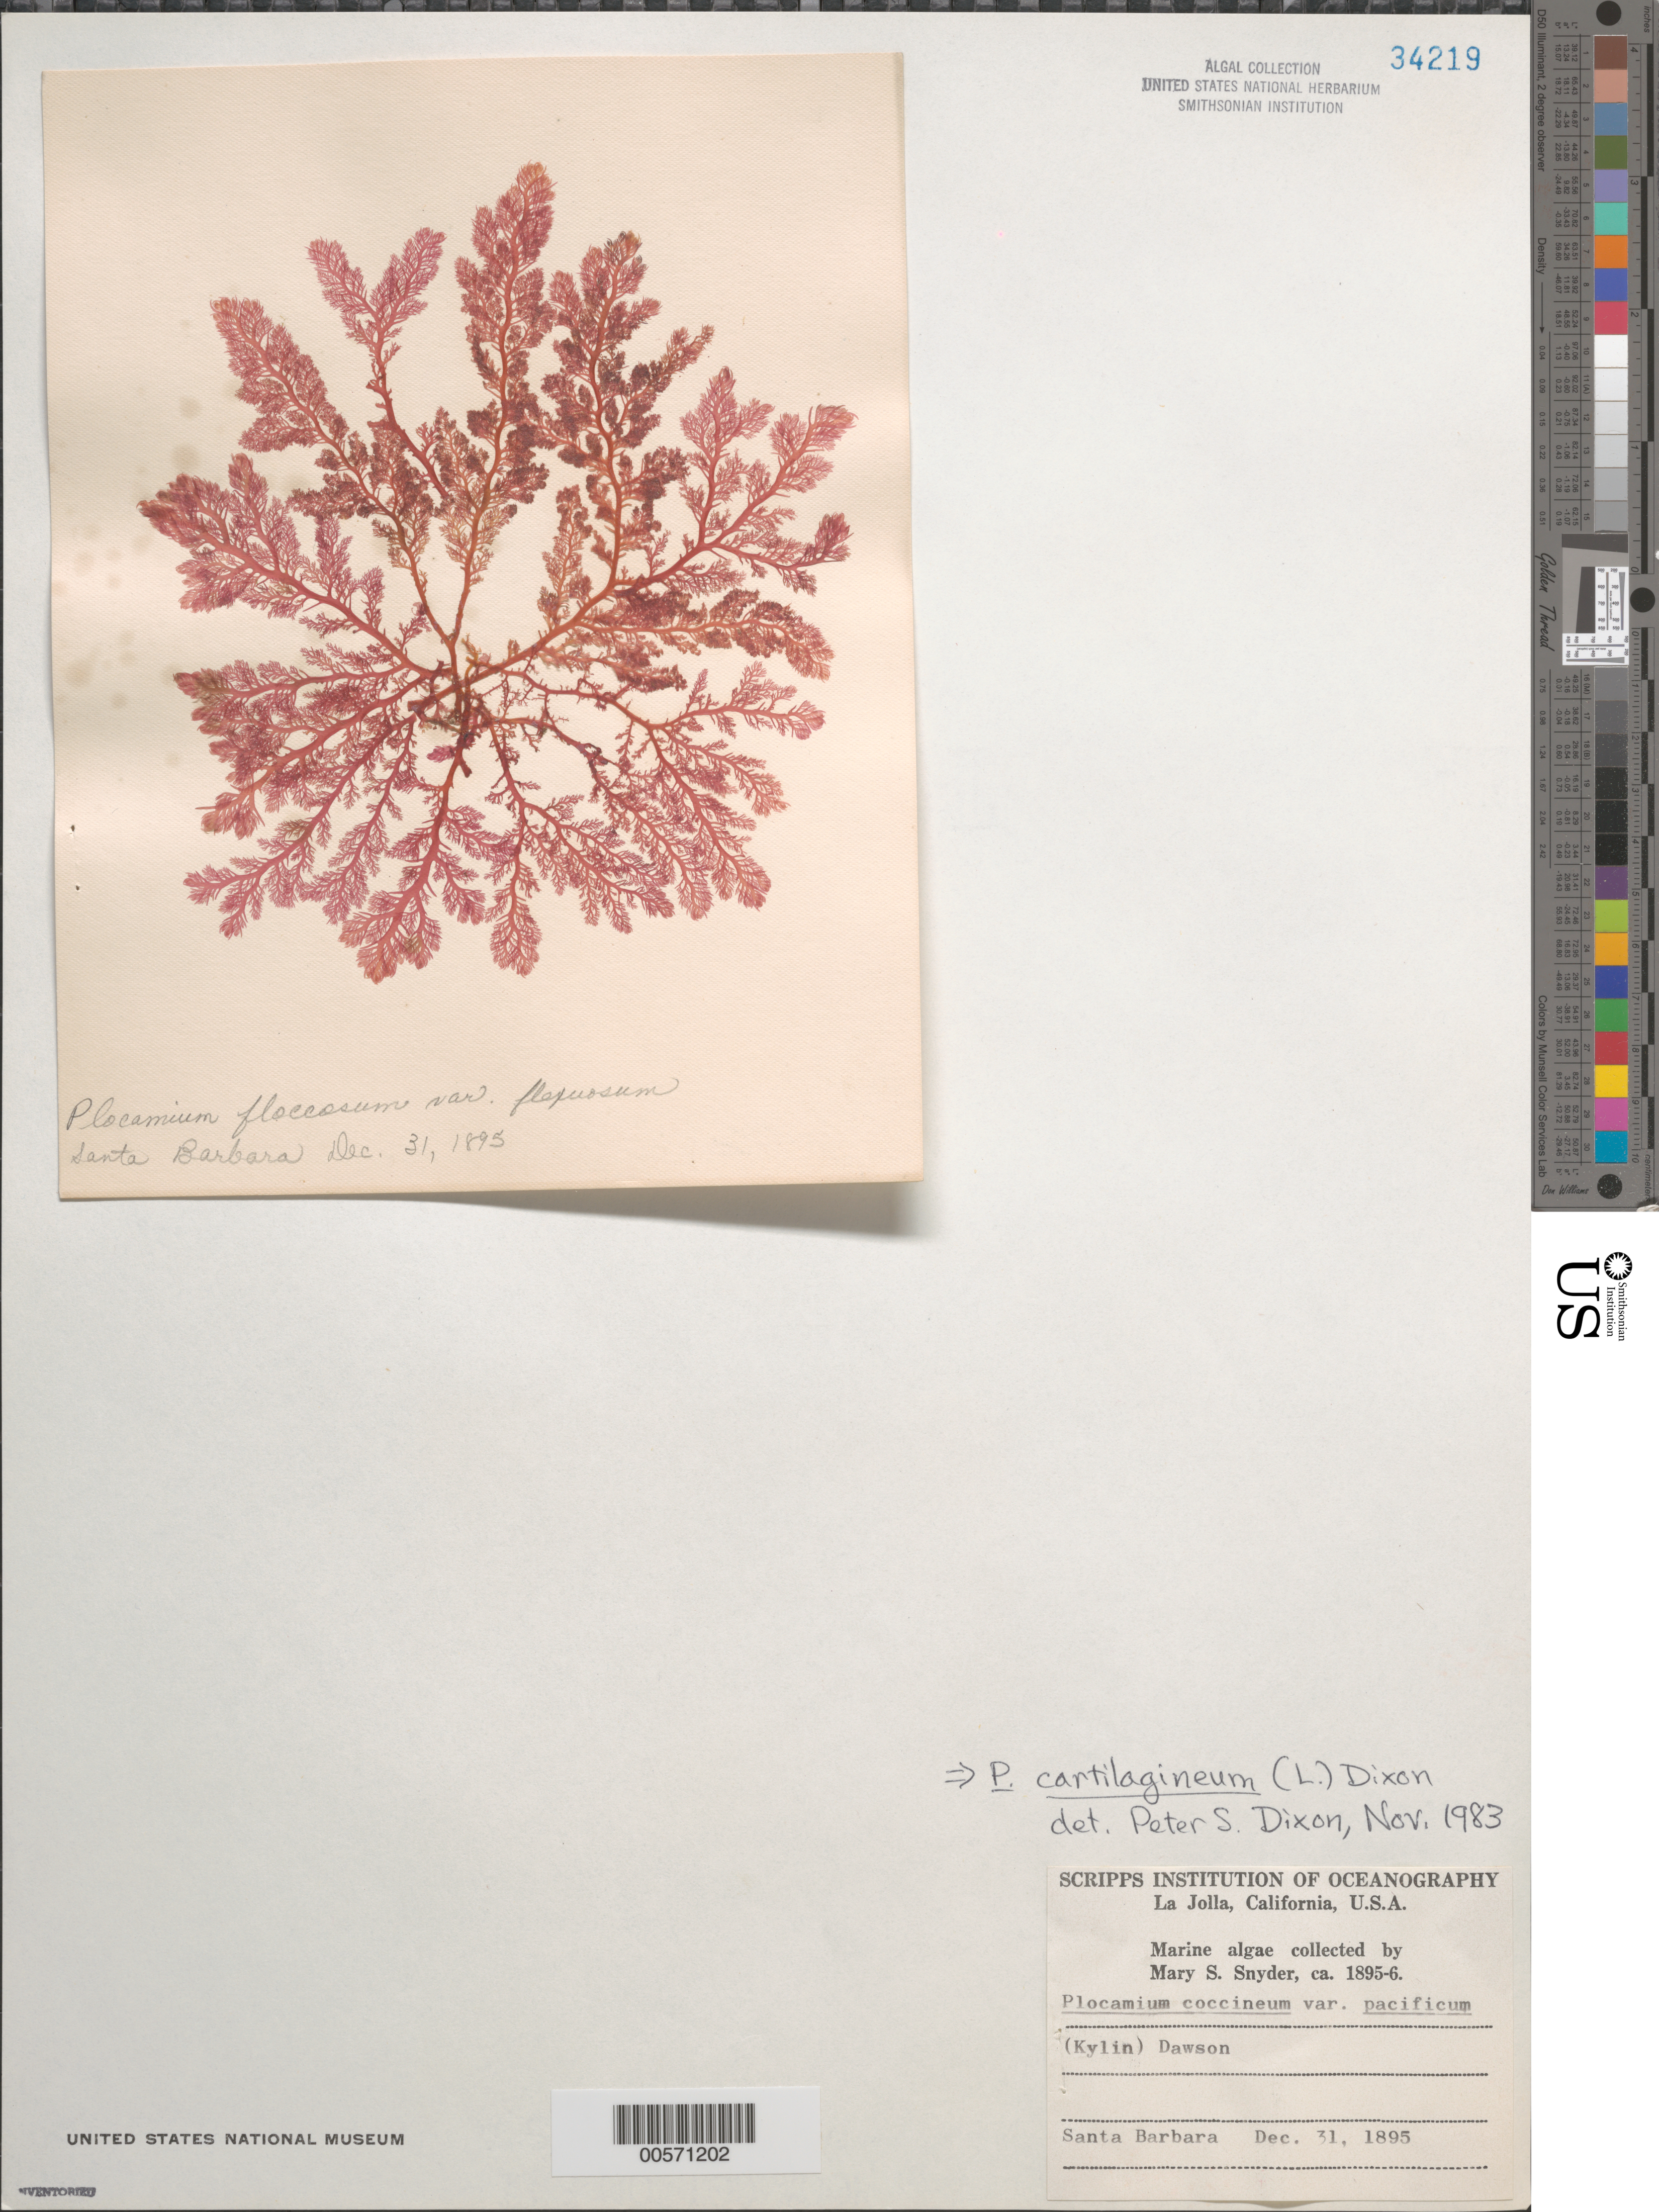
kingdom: Plantae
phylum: Rhodophyta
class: Florideophyceae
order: Plocamiales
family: Plocamiaceae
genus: Plocamium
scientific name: Plocamium cartilagineum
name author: (L.) P.S. Dixon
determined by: Dixon, P. S.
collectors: M. Snyder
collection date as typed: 31 Dec 1895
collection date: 1895-12-31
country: United States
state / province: California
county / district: Santa Barbara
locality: Santa Barbara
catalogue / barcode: US 34219